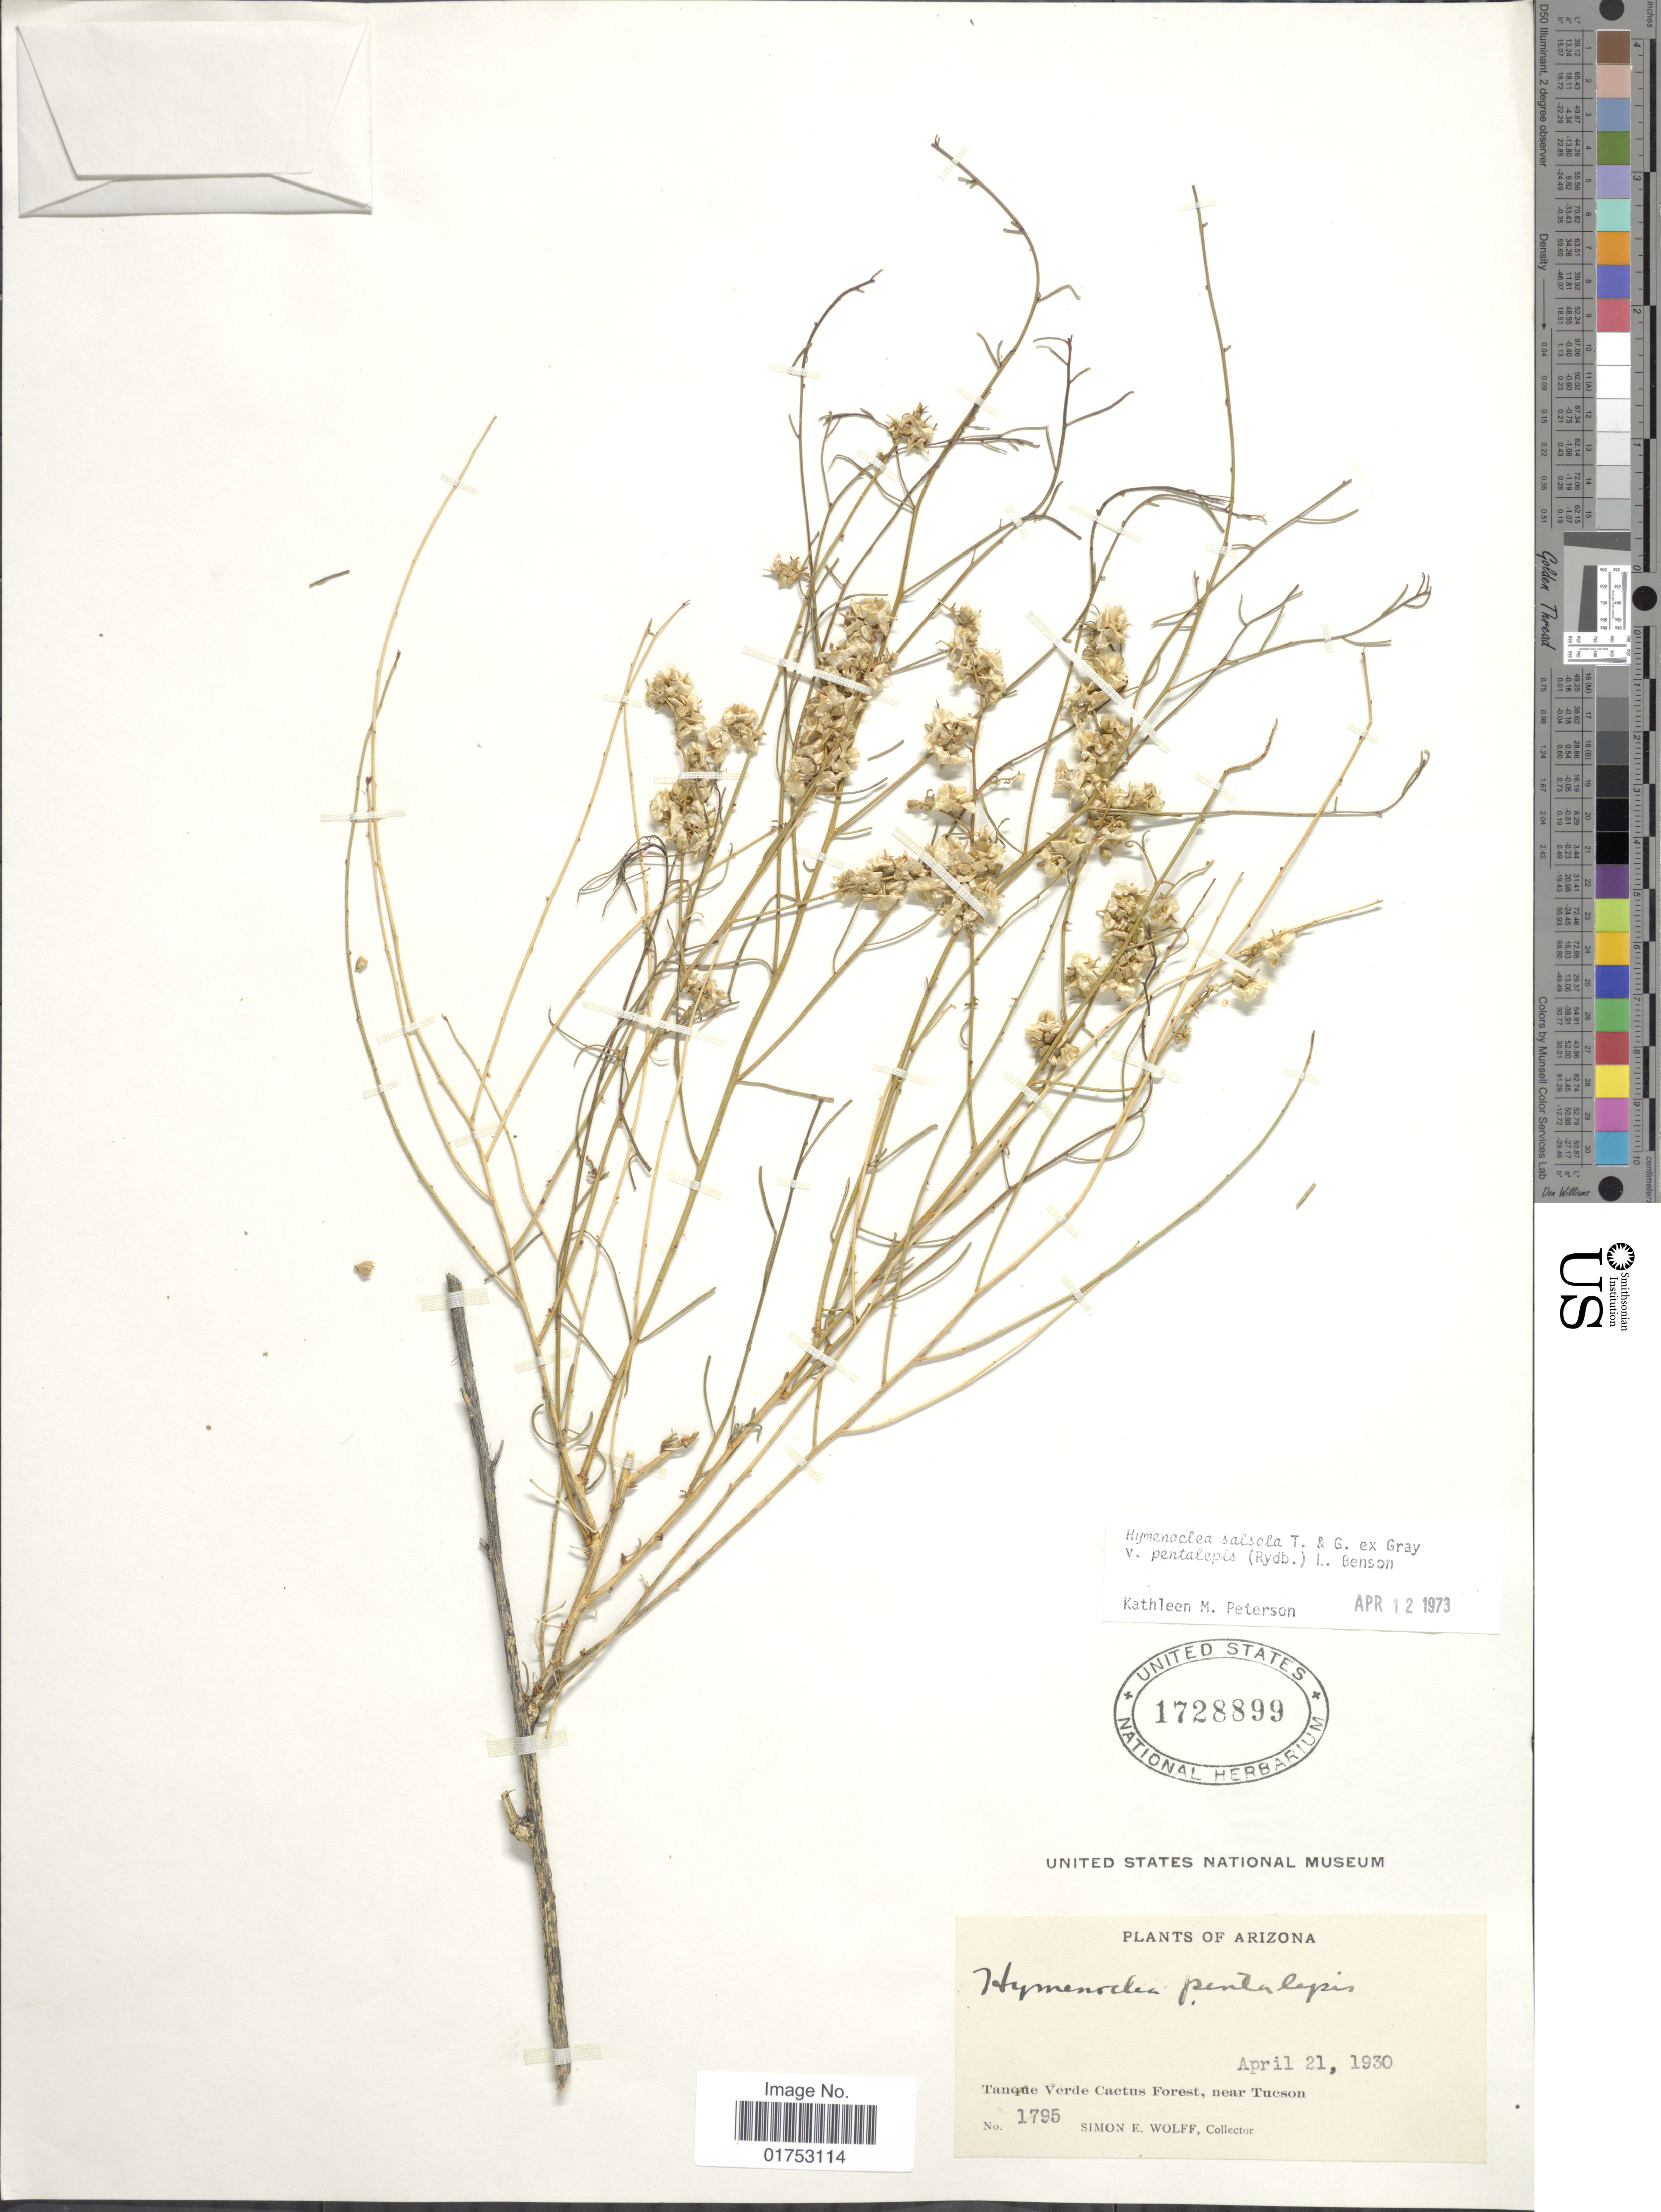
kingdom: Plantae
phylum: Tracheophyta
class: Magnoliopsida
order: Asterales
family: Asteraceae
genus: Hymenoclea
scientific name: Hymenoclea salsola var. pentalepis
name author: (Rydb.) L.D. Benson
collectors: S. E. Wolff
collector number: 1795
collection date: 1930-04-21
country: United States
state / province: Arizona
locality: Tanque Verde Cactus Forest, near Tucson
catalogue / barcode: US 1728899